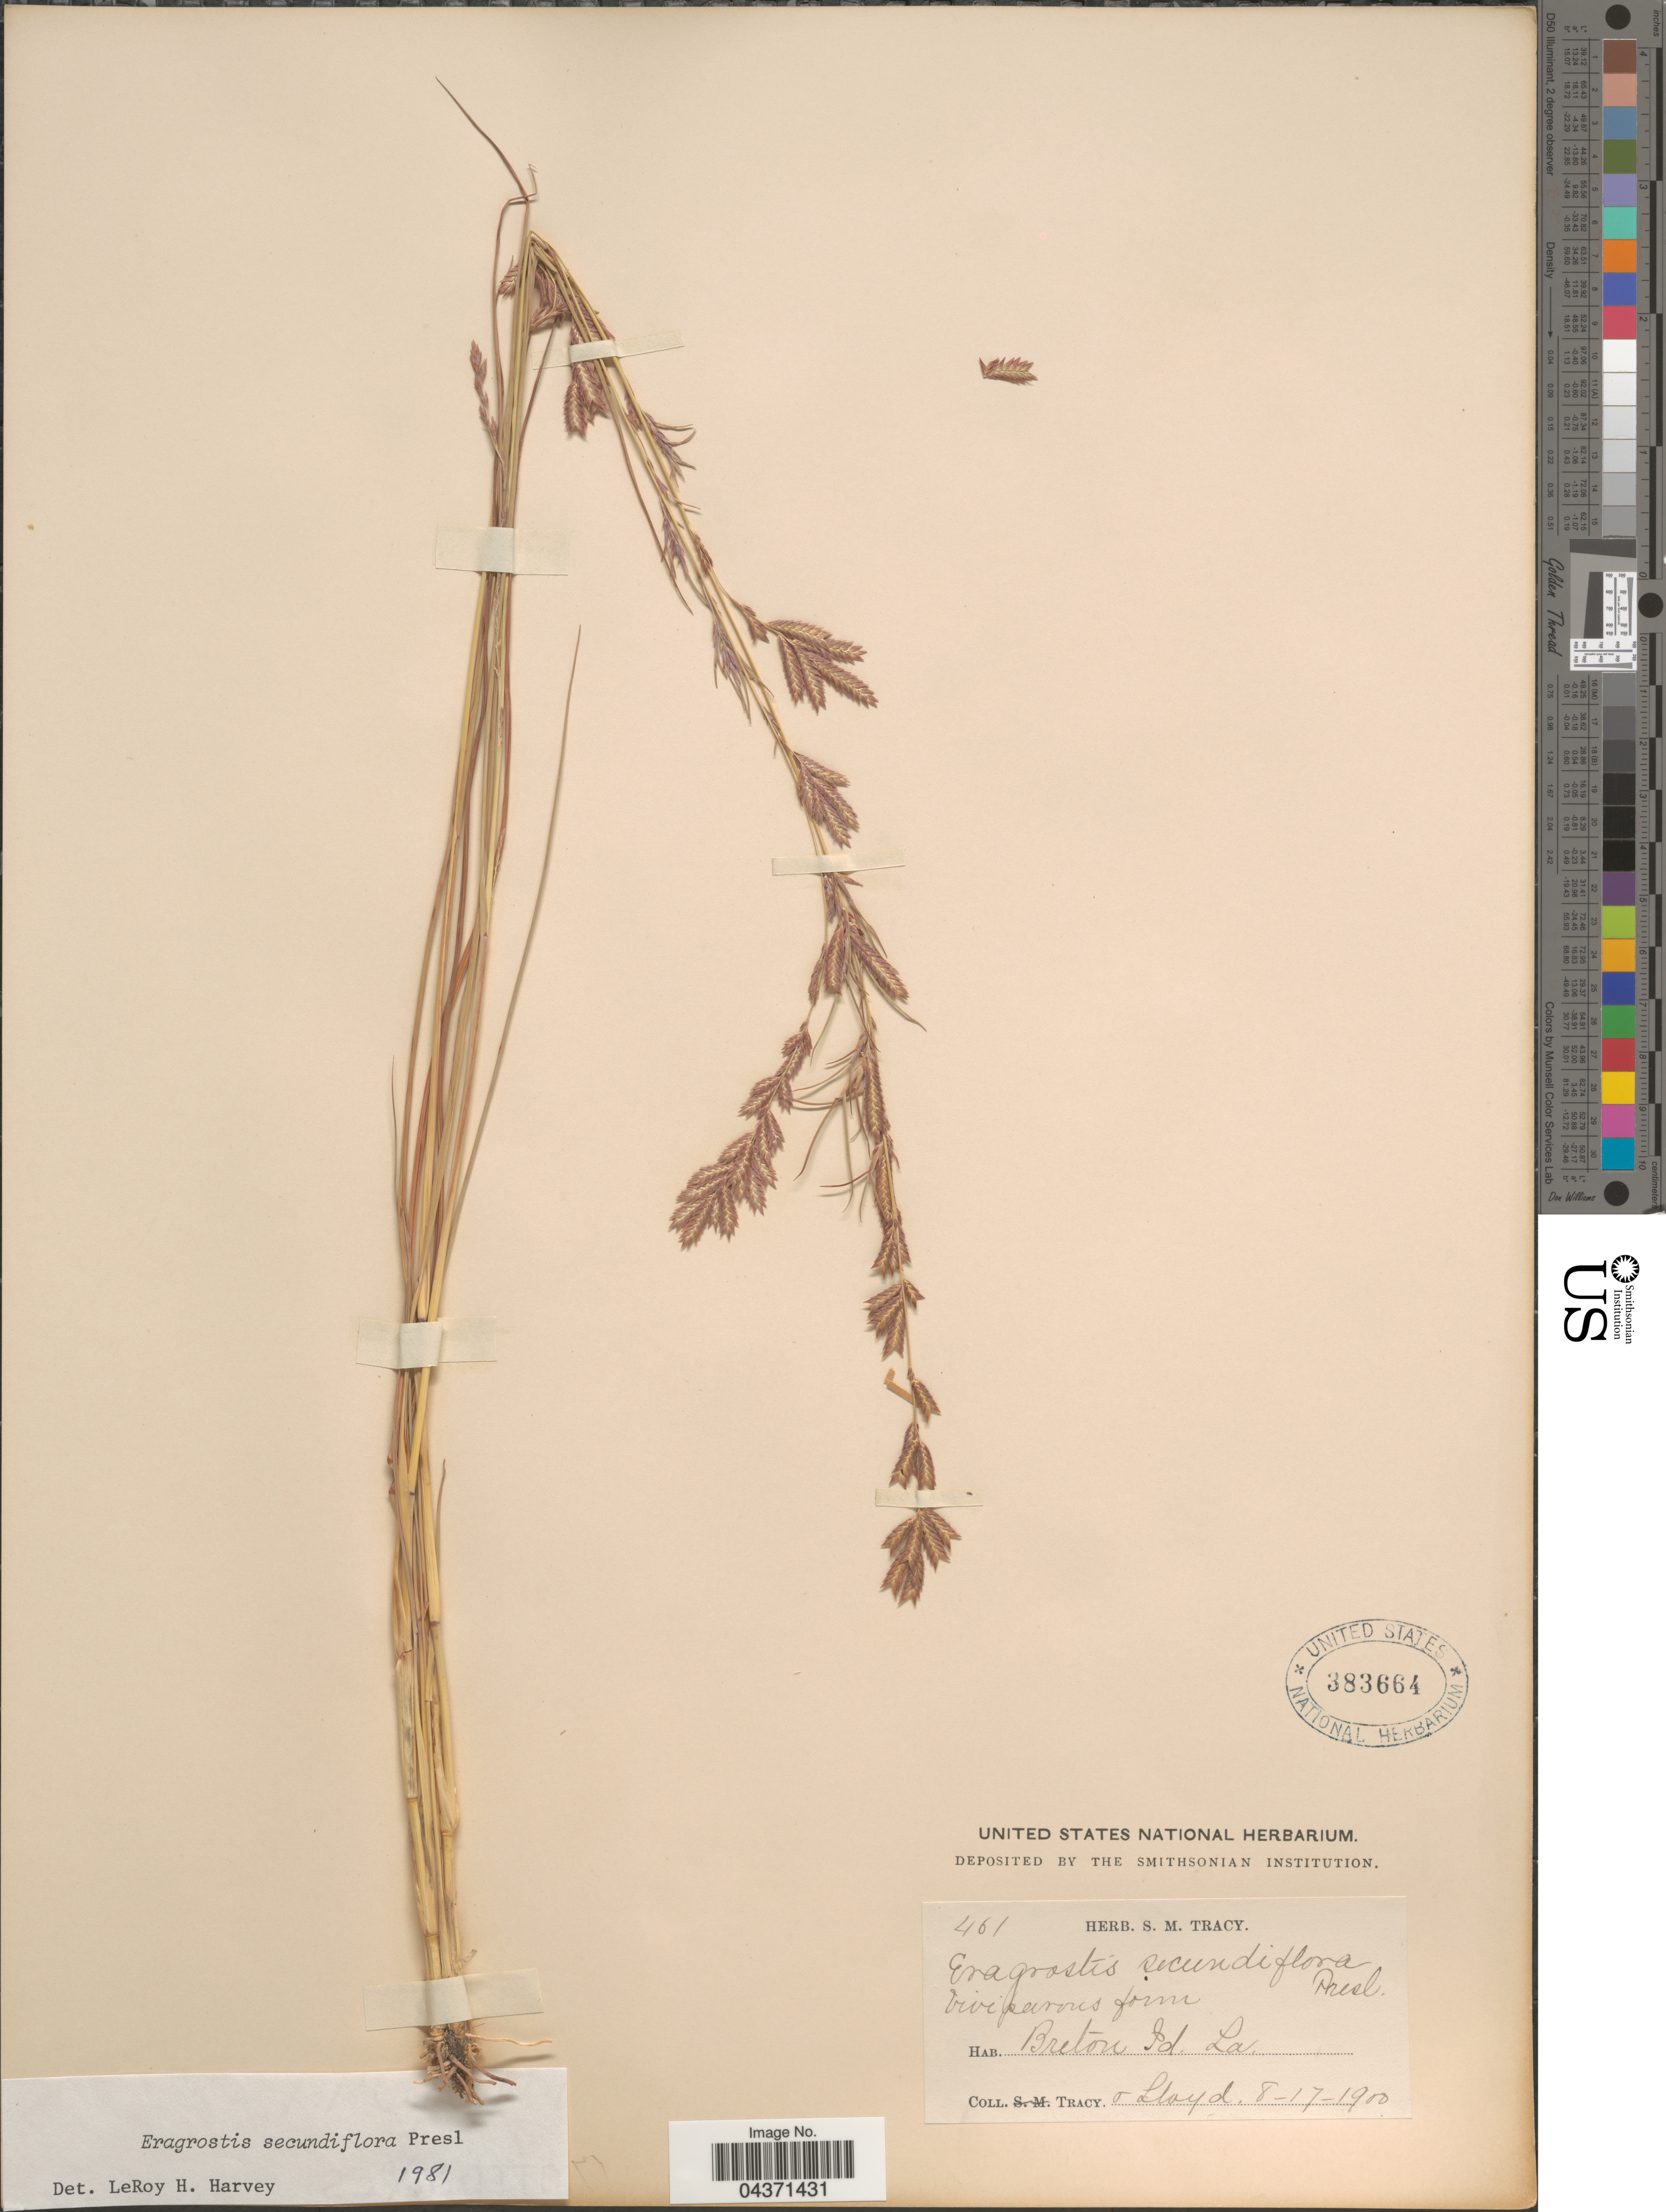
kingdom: Plantae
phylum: Tracheophyta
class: Liliopsida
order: Poales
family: Poaceae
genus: Eragrostis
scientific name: Eragrostis secundiflora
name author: J. Presl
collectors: -. Tracy & -- Lloyd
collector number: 461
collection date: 1900-08-17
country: United States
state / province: Louisiana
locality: Breton Is.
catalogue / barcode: US 383664